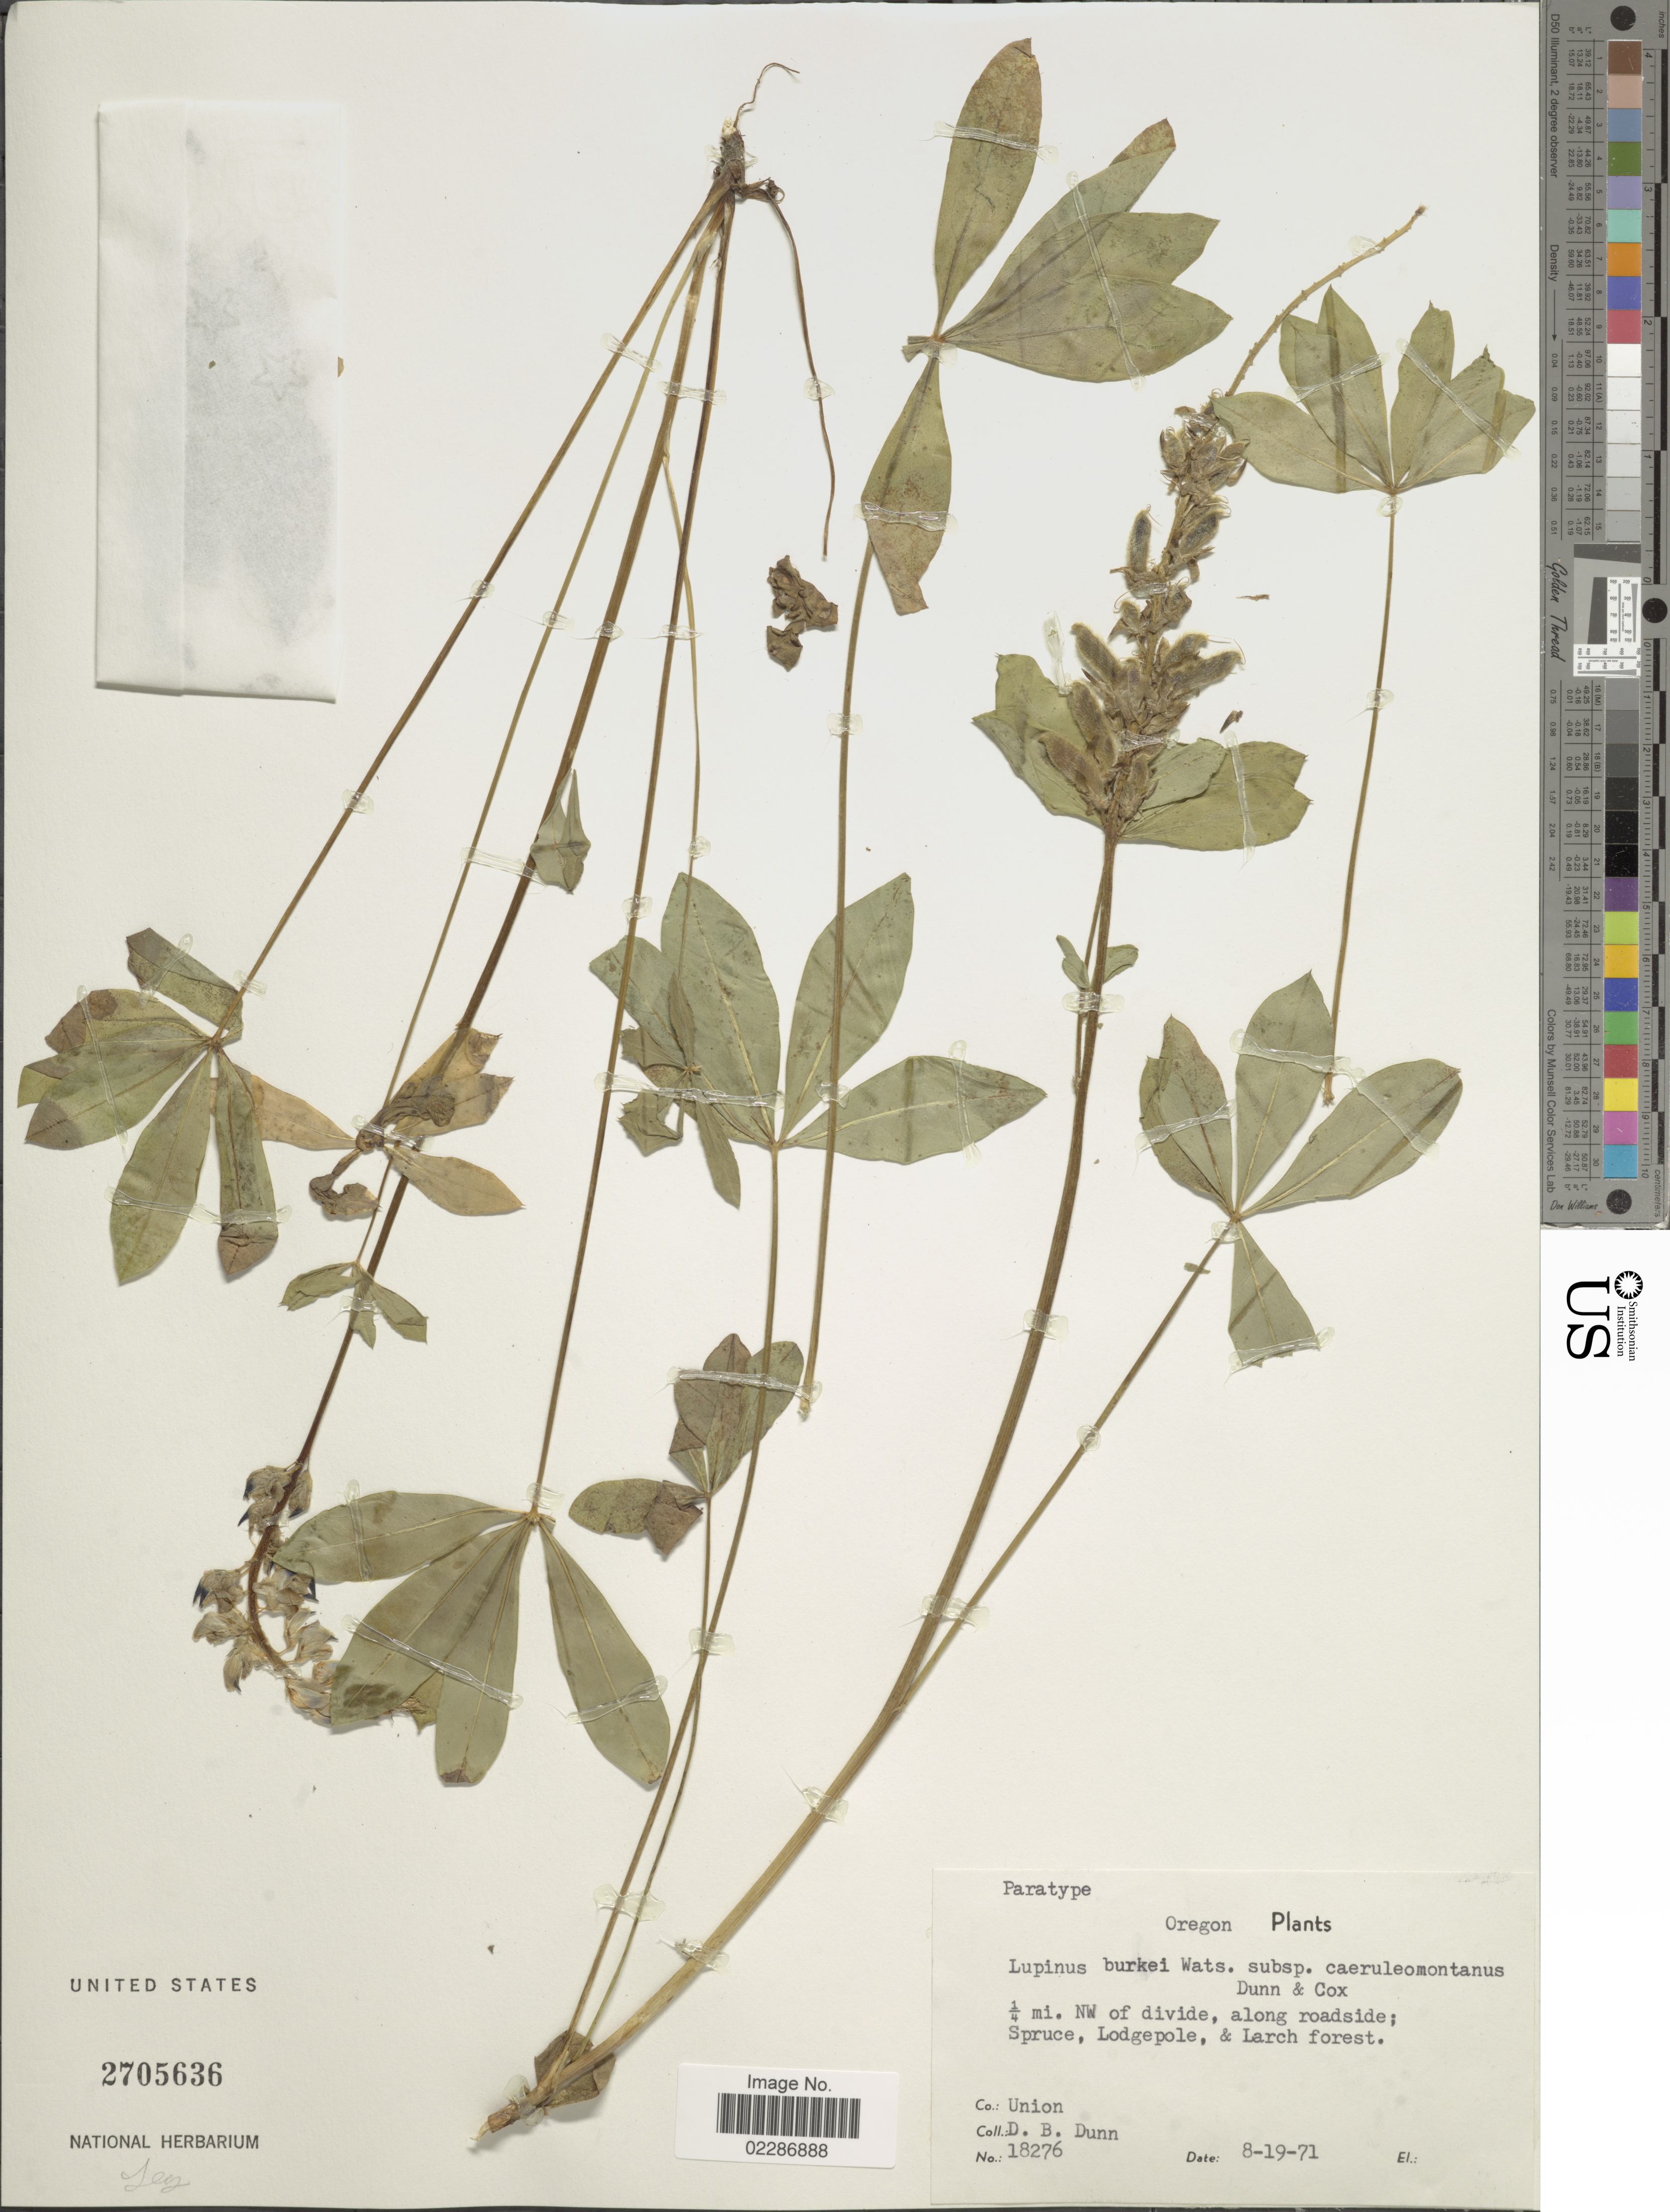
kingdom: Plantae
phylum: Tracheophyta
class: Magnoliopsida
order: Fabales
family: Fabaceae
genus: Lupinus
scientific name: Lupinus burkei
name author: S. Watson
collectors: D. B. Dunn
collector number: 18276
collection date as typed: Transcribed d/m/y: 19/8/71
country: United States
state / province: Oregon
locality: ¼ mi. NW of divide, along roadside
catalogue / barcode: US 2705636